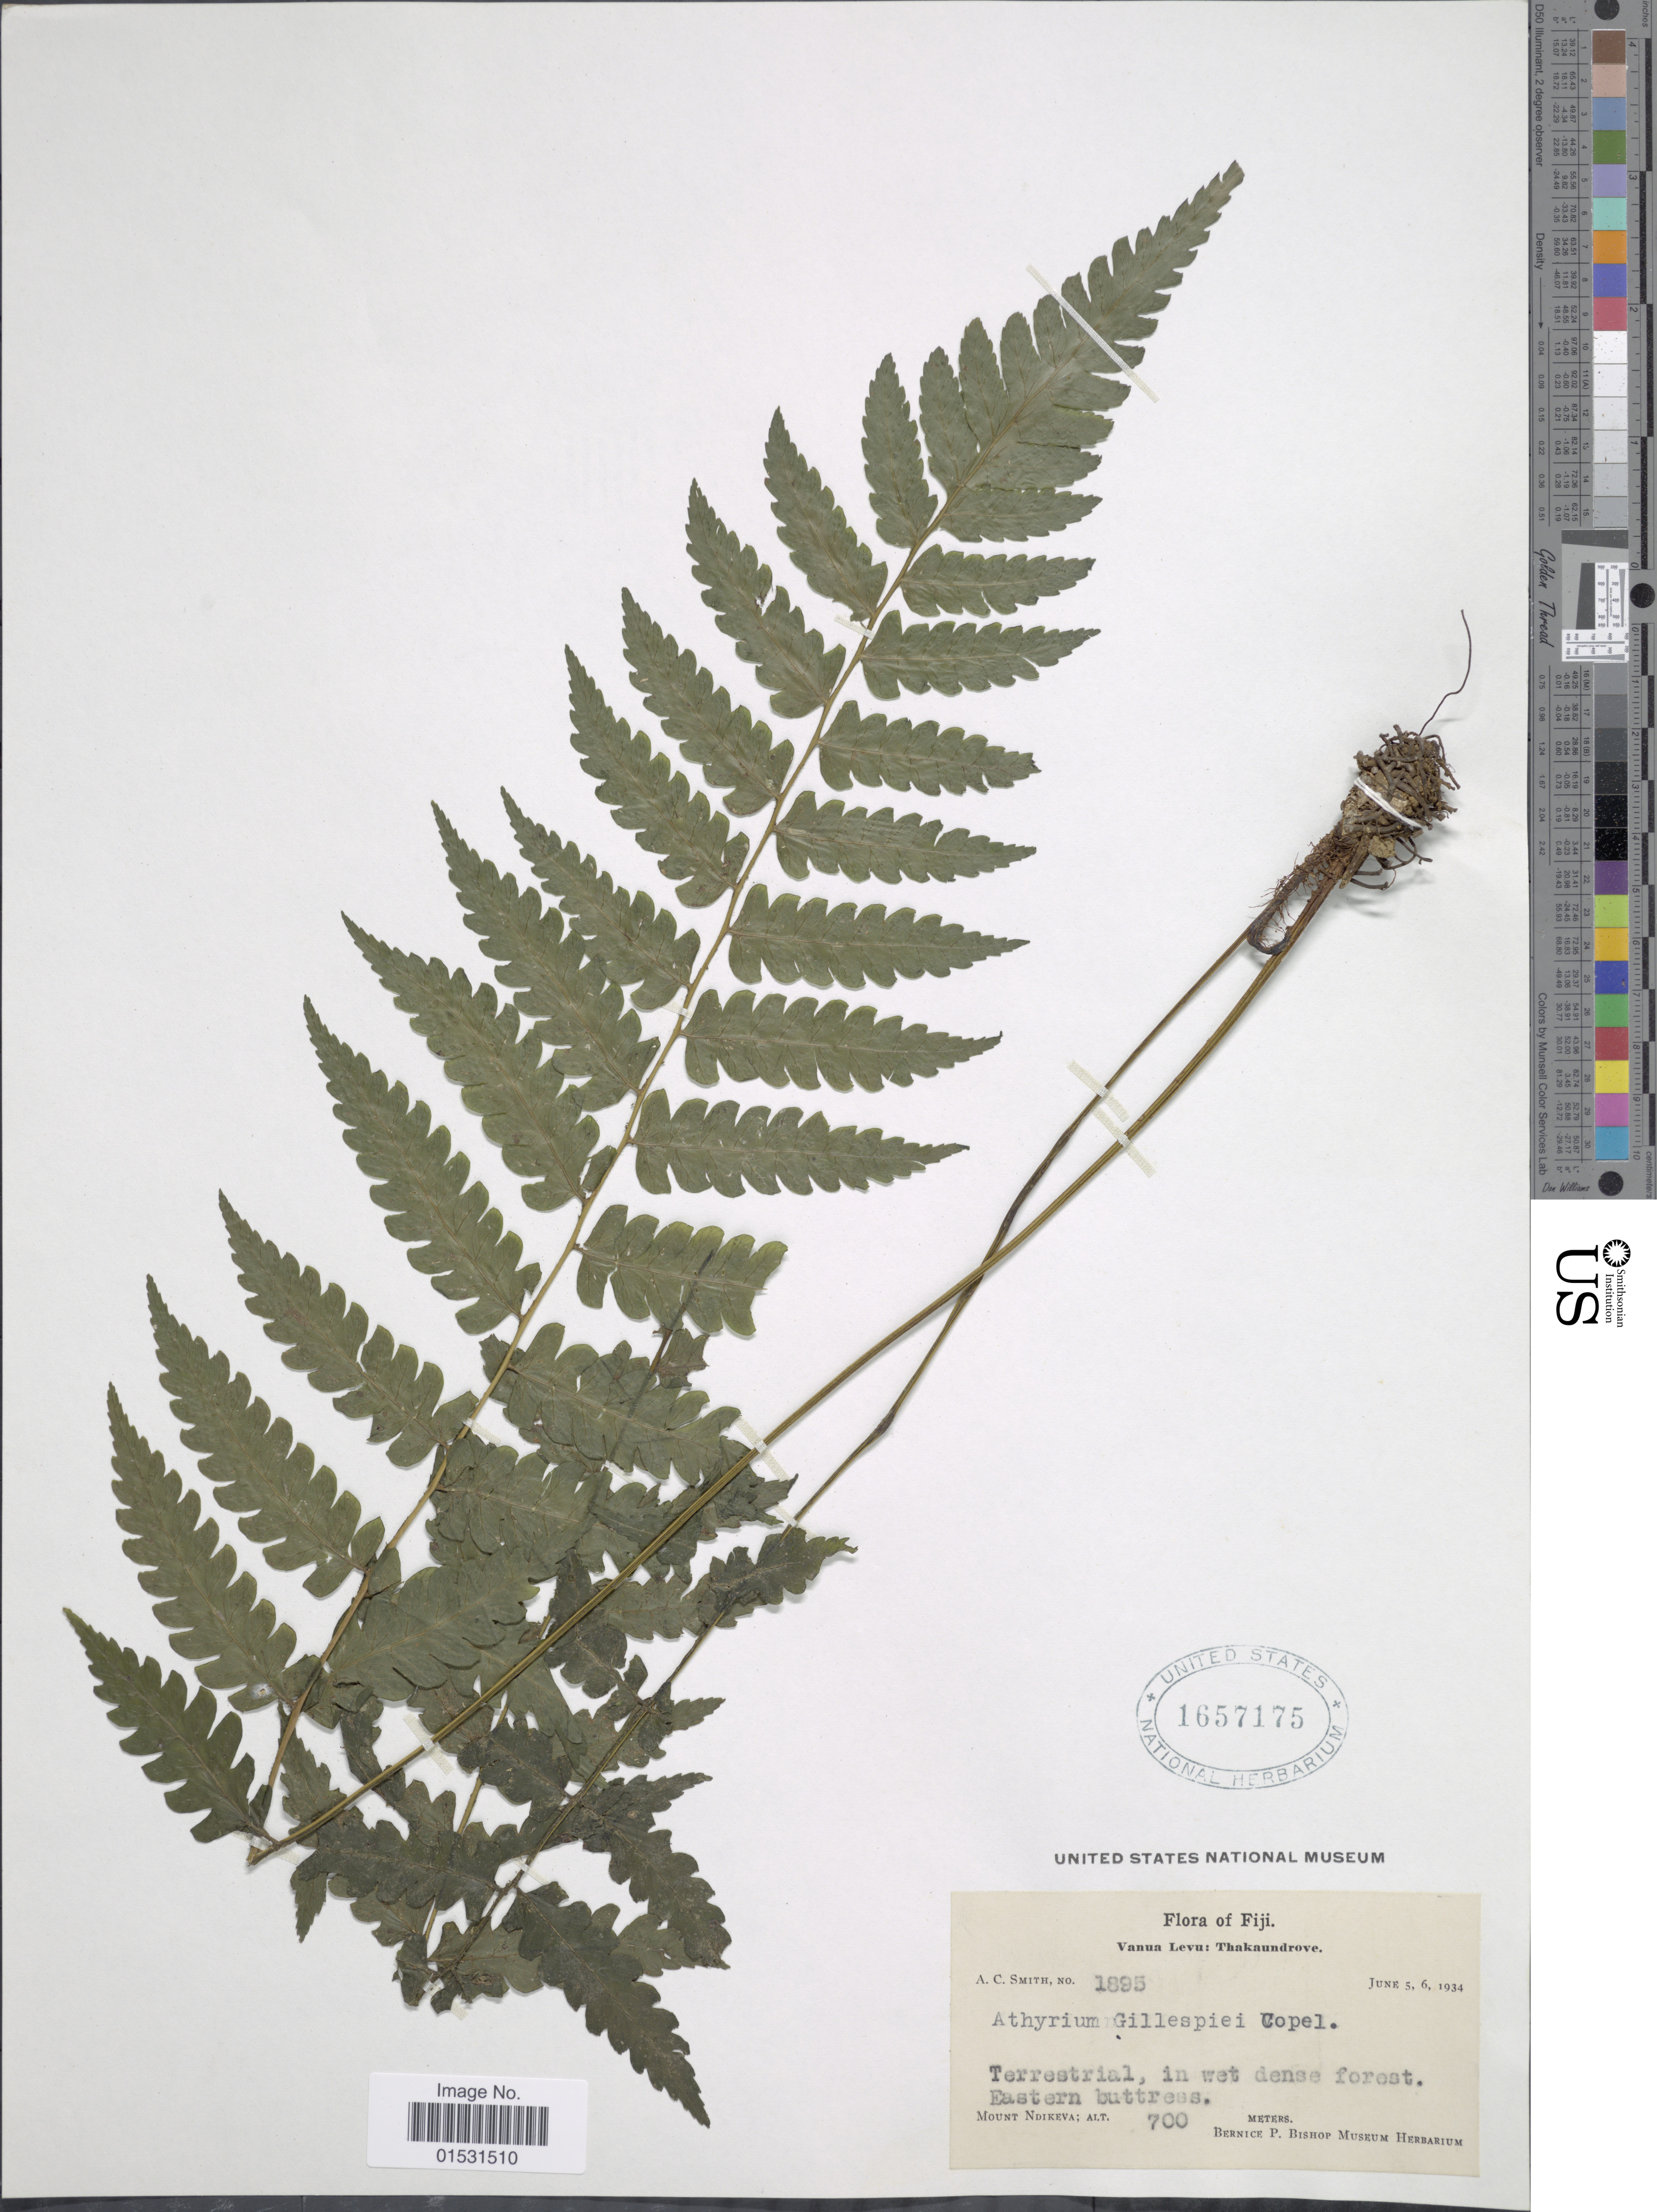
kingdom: Plantae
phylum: Tracheophyta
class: Polypodiopsida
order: Polypodiales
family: Athyriaceae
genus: Athyrium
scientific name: Athyrium gilespiei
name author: Copel.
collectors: A. C. Smith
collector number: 1895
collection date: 1934-06-05/1934-06-06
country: Fiji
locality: Vanua Levu: Thakaundrove. Mount Ndikeva.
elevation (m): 700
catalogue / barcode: US 1657175